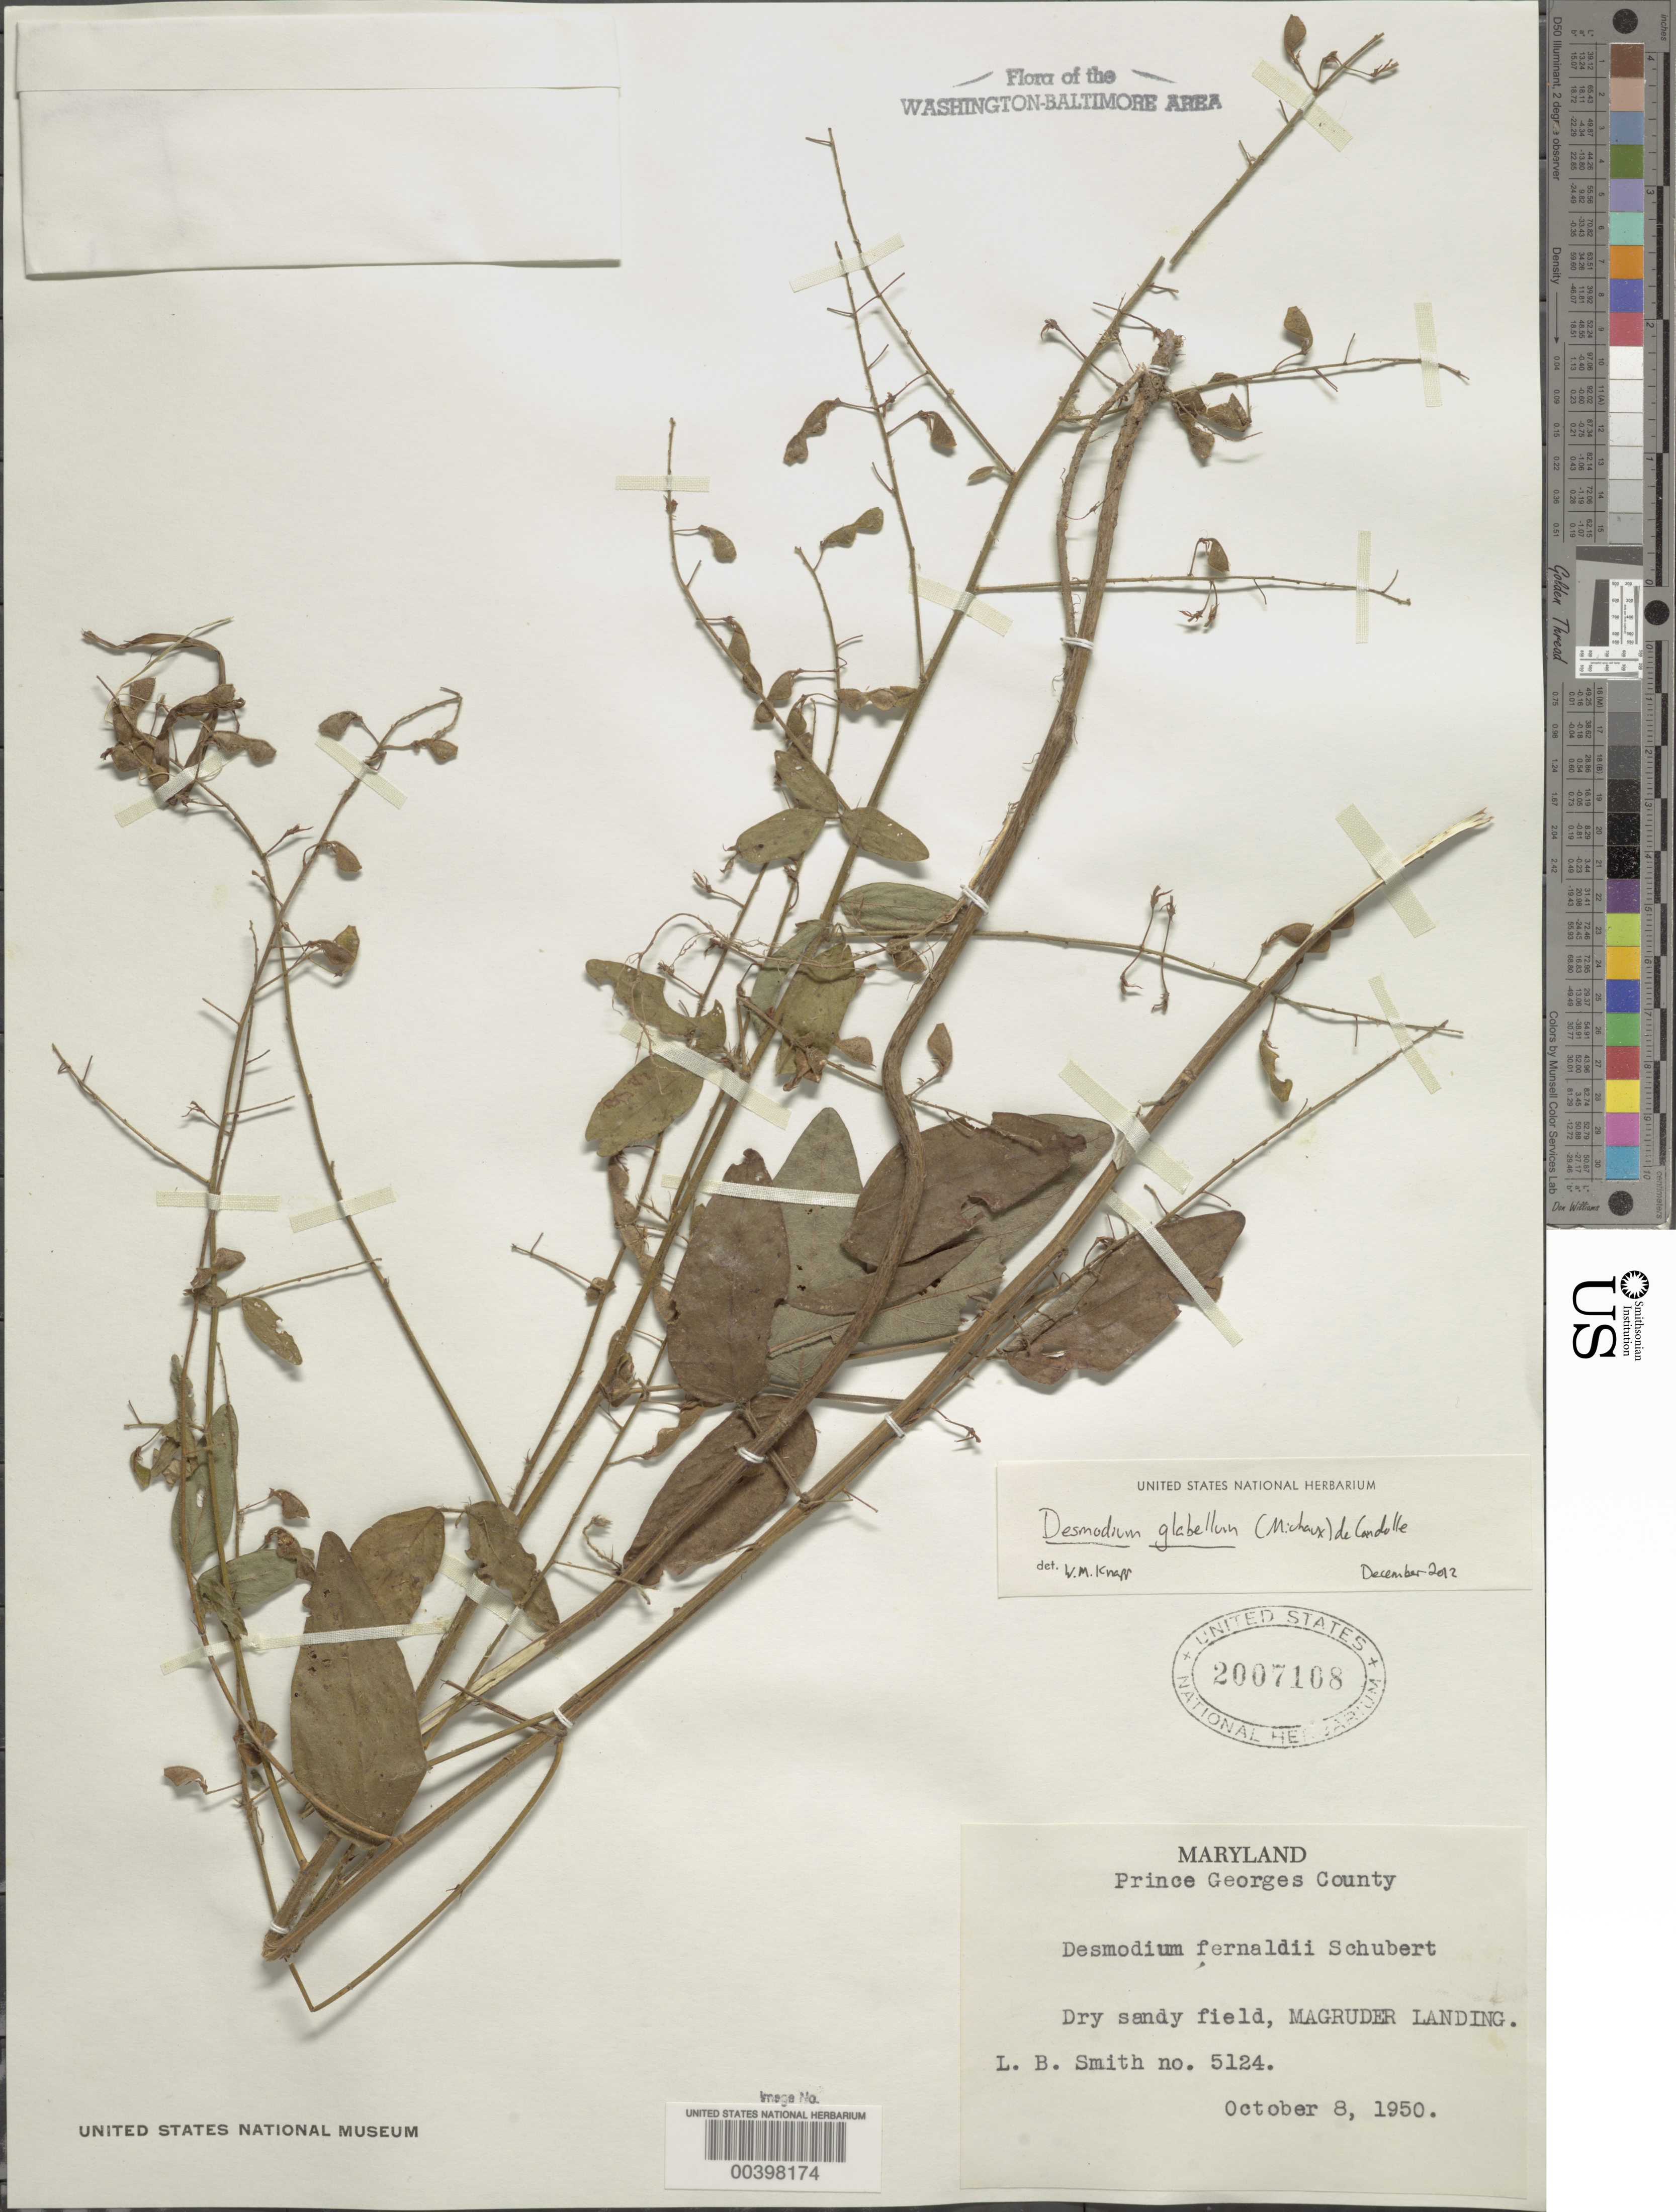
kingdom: Plantae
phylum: Tracheophyta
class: Magnoliopsida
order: Fabales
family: Fabaceae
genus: Desmodium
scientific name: Desmodium glabellum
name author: (Michx.) DC.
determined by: Knapp, W. M.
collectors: L. Smith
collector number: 5124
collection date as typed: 08 Oct 1950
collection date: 1950-10-08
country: United States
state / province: Maryland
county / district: Prince George's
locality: Magruder Landing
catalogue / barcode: US 2007108